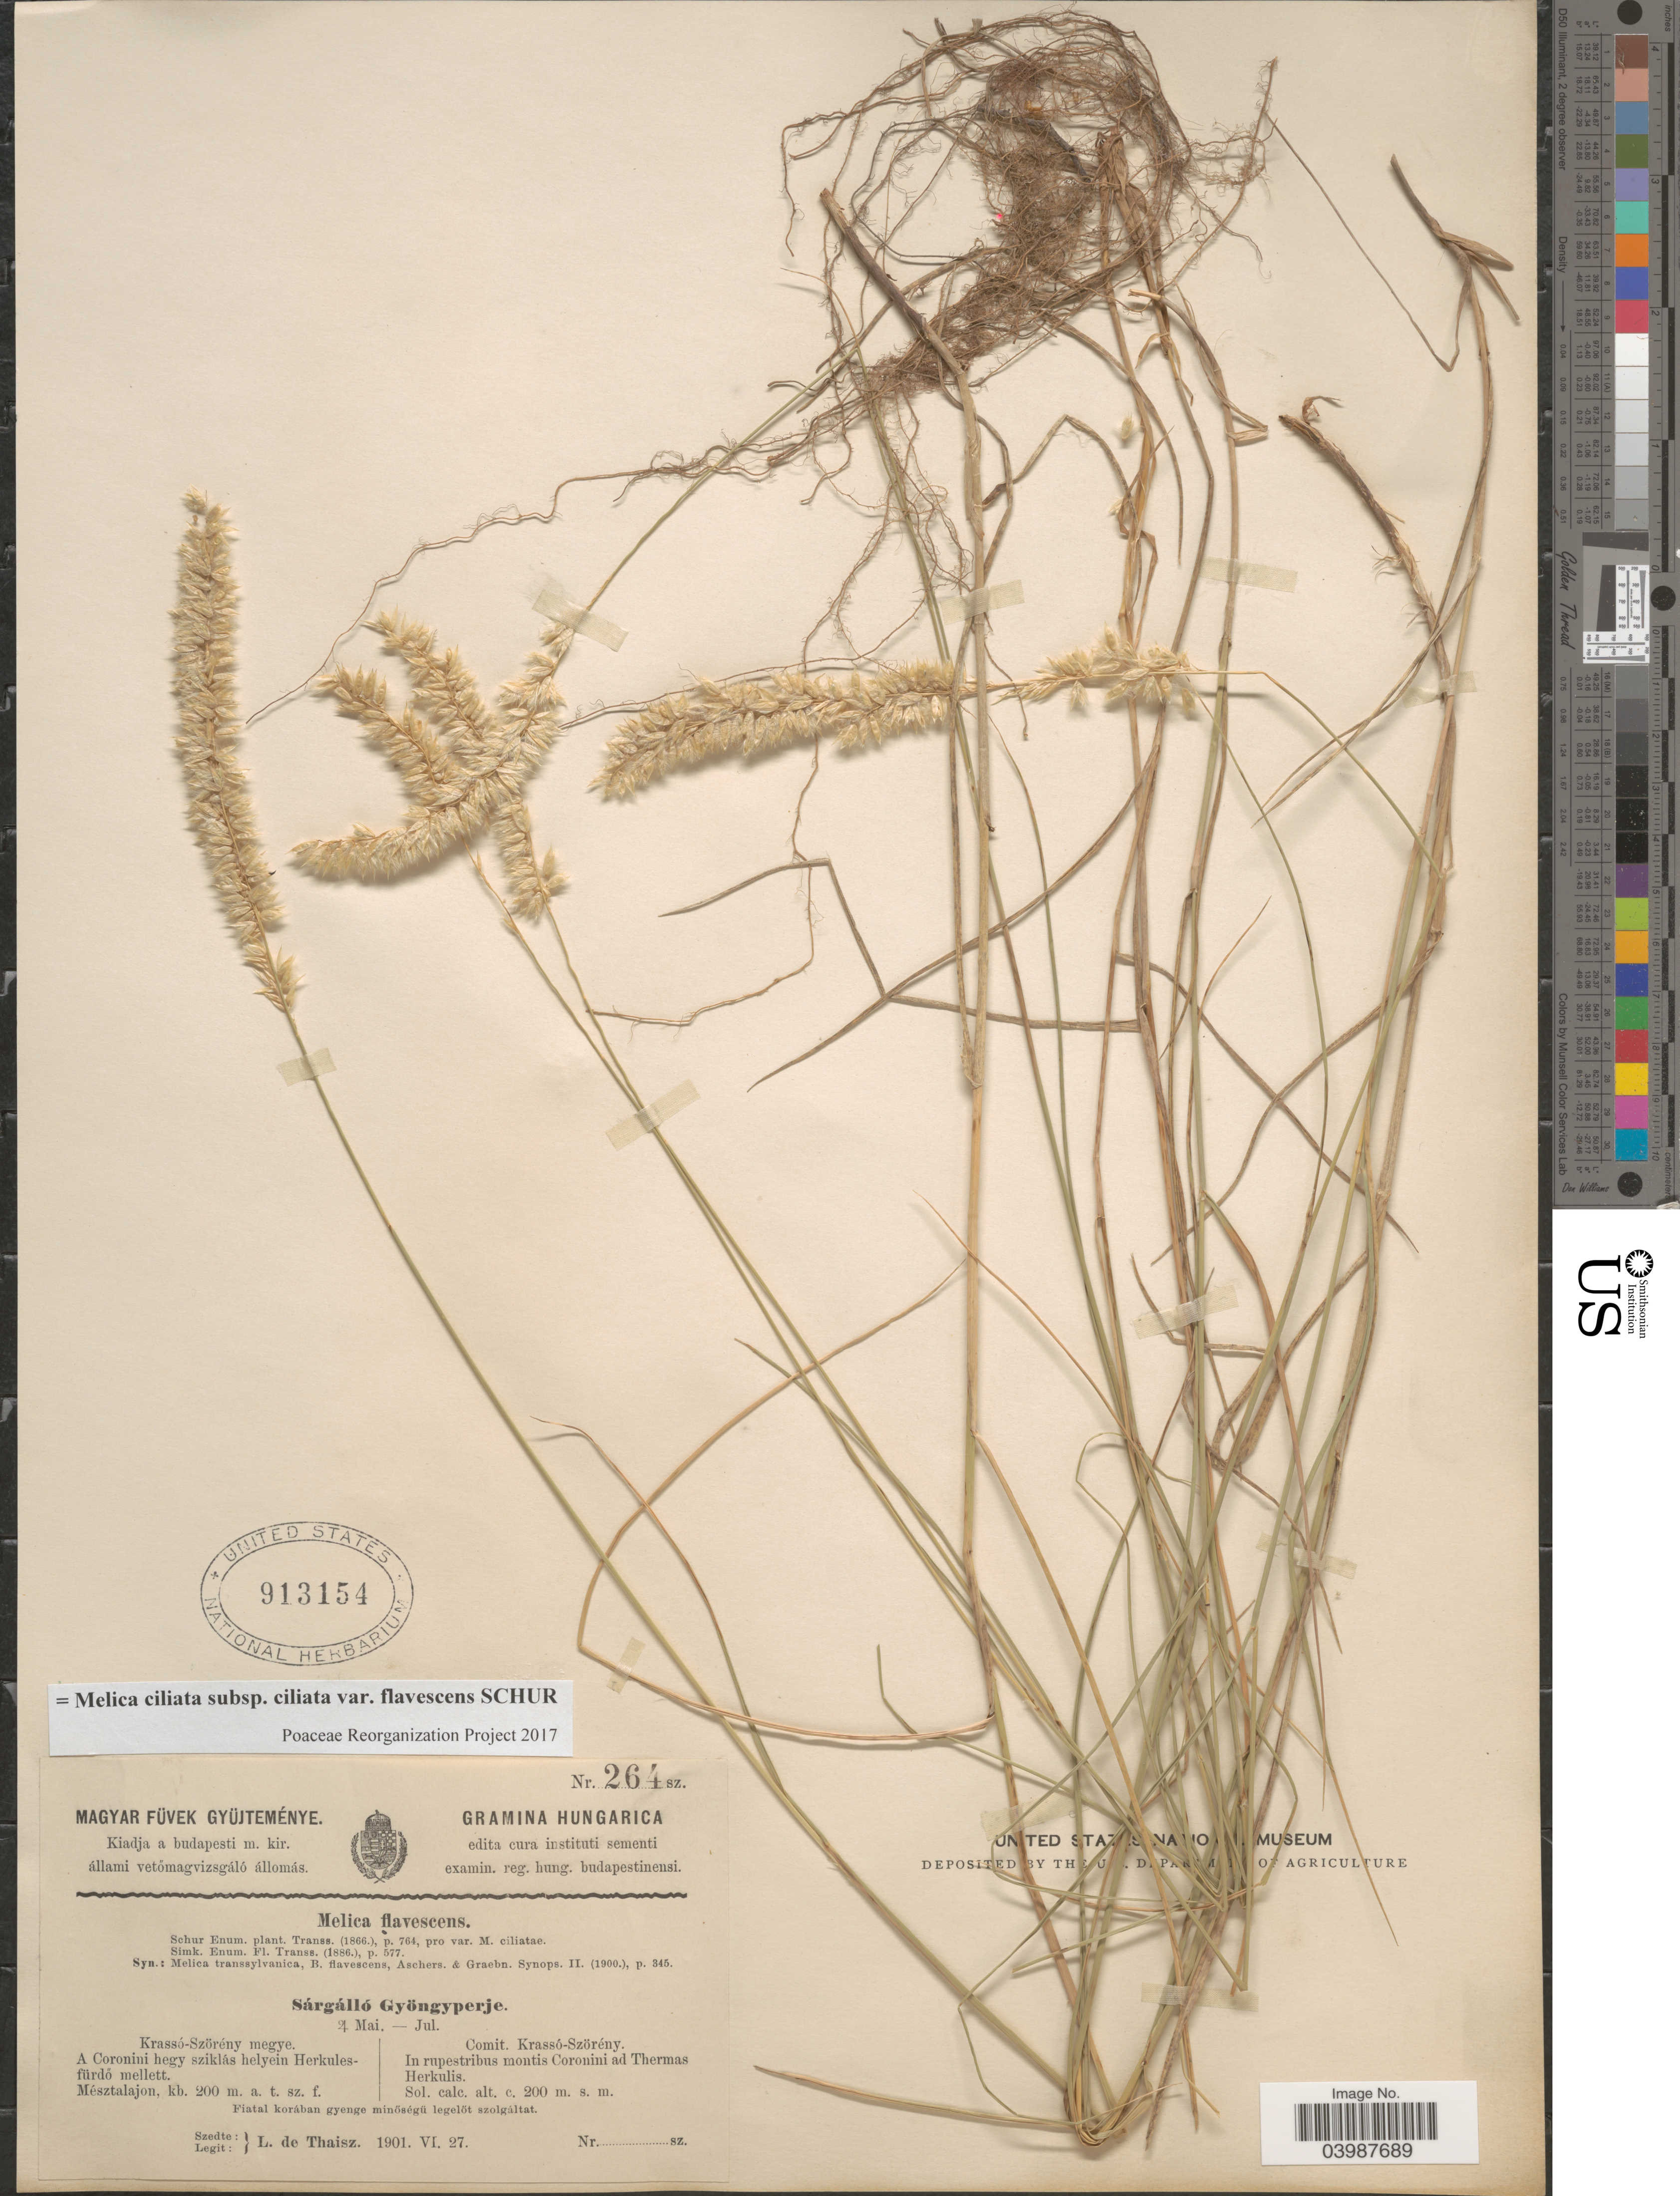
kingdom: Plantae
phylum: Tracheophyta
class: Liliopsida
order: Poales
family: Poaceae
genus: Melica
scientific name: Melica ciliata subsp. ciliata var. flavescens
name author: Schur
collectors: L. Thaisz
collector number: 264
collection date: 1901-06-27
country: Romania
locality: Comit. Krassó-Szörény. In rupestribus montis Coronini ad Thermas Herkulis.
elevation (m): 200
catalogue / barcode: US 913154